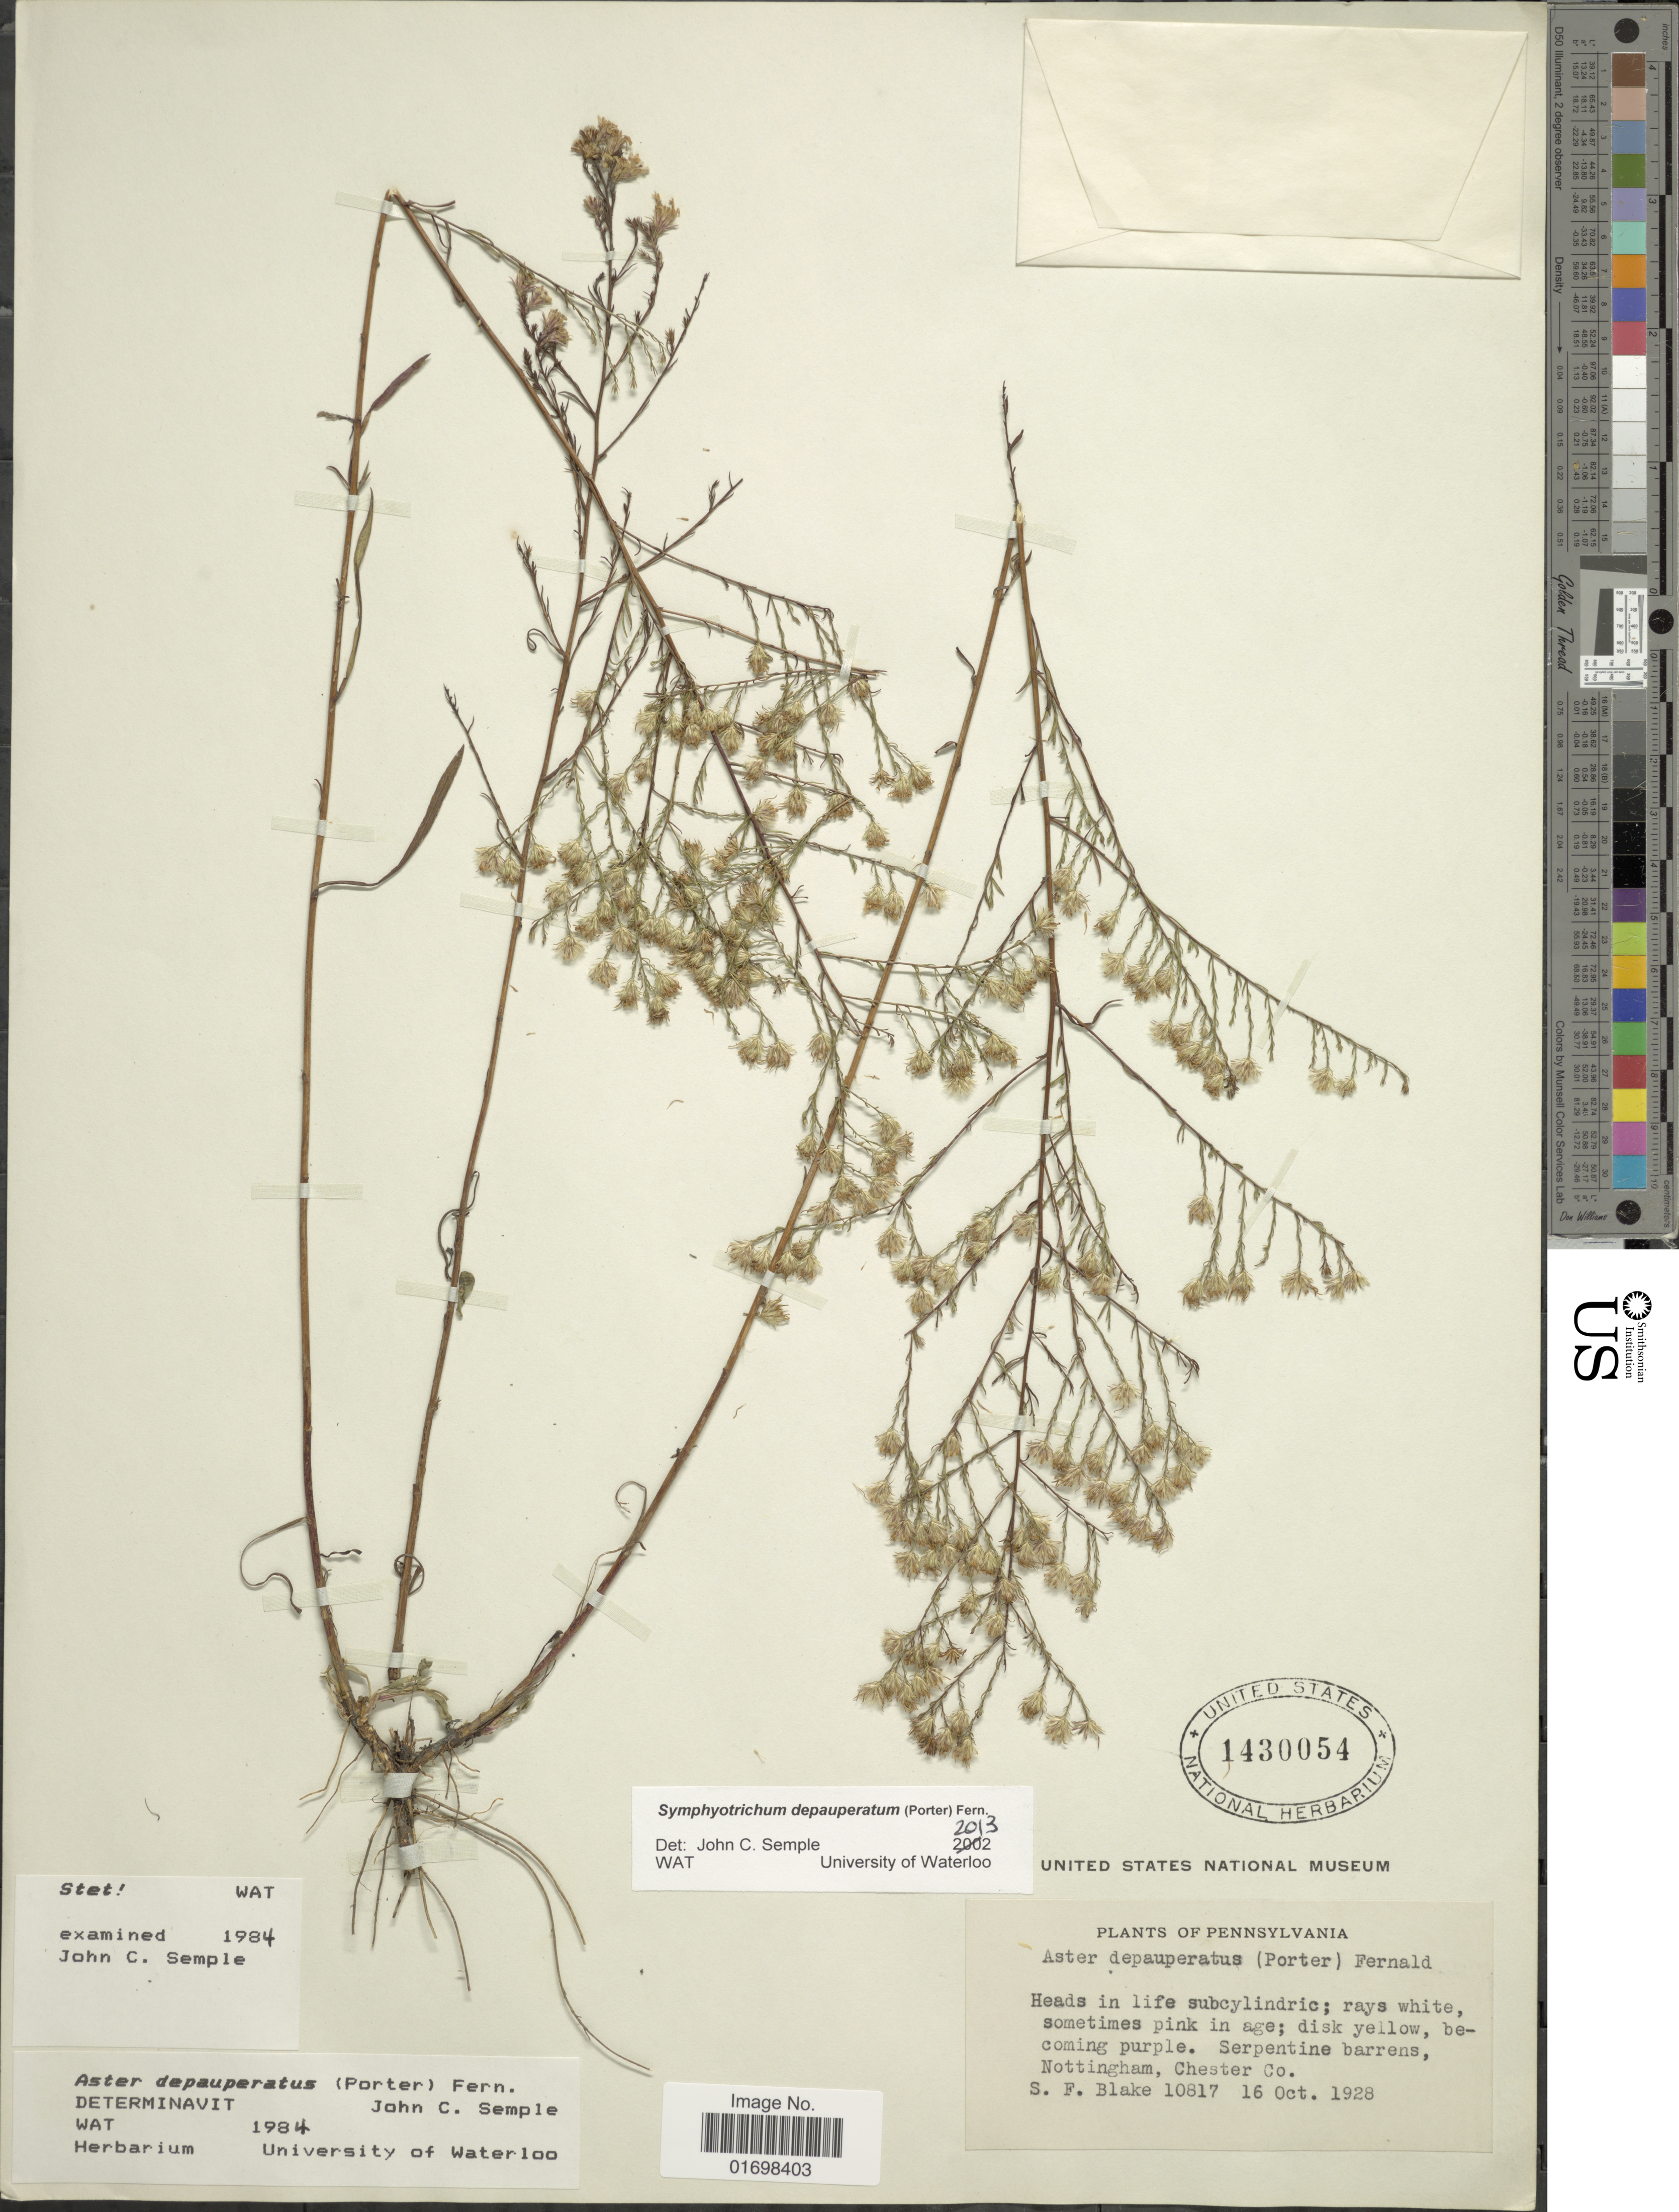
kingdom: Plantae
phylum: Tracheophyta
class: Magnoliopsida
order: Asterales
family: Asteraceae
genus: Symphyotrichum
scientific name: Symphyotrichum depauperatum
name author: (Fernald) G.L. Nesom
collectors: S. Blake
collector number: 10817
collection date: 1928-10-16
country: United States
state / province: Pennsylvania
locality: Serpentine barrens, Nottingham, Chester Co.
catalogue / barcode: US 1430054